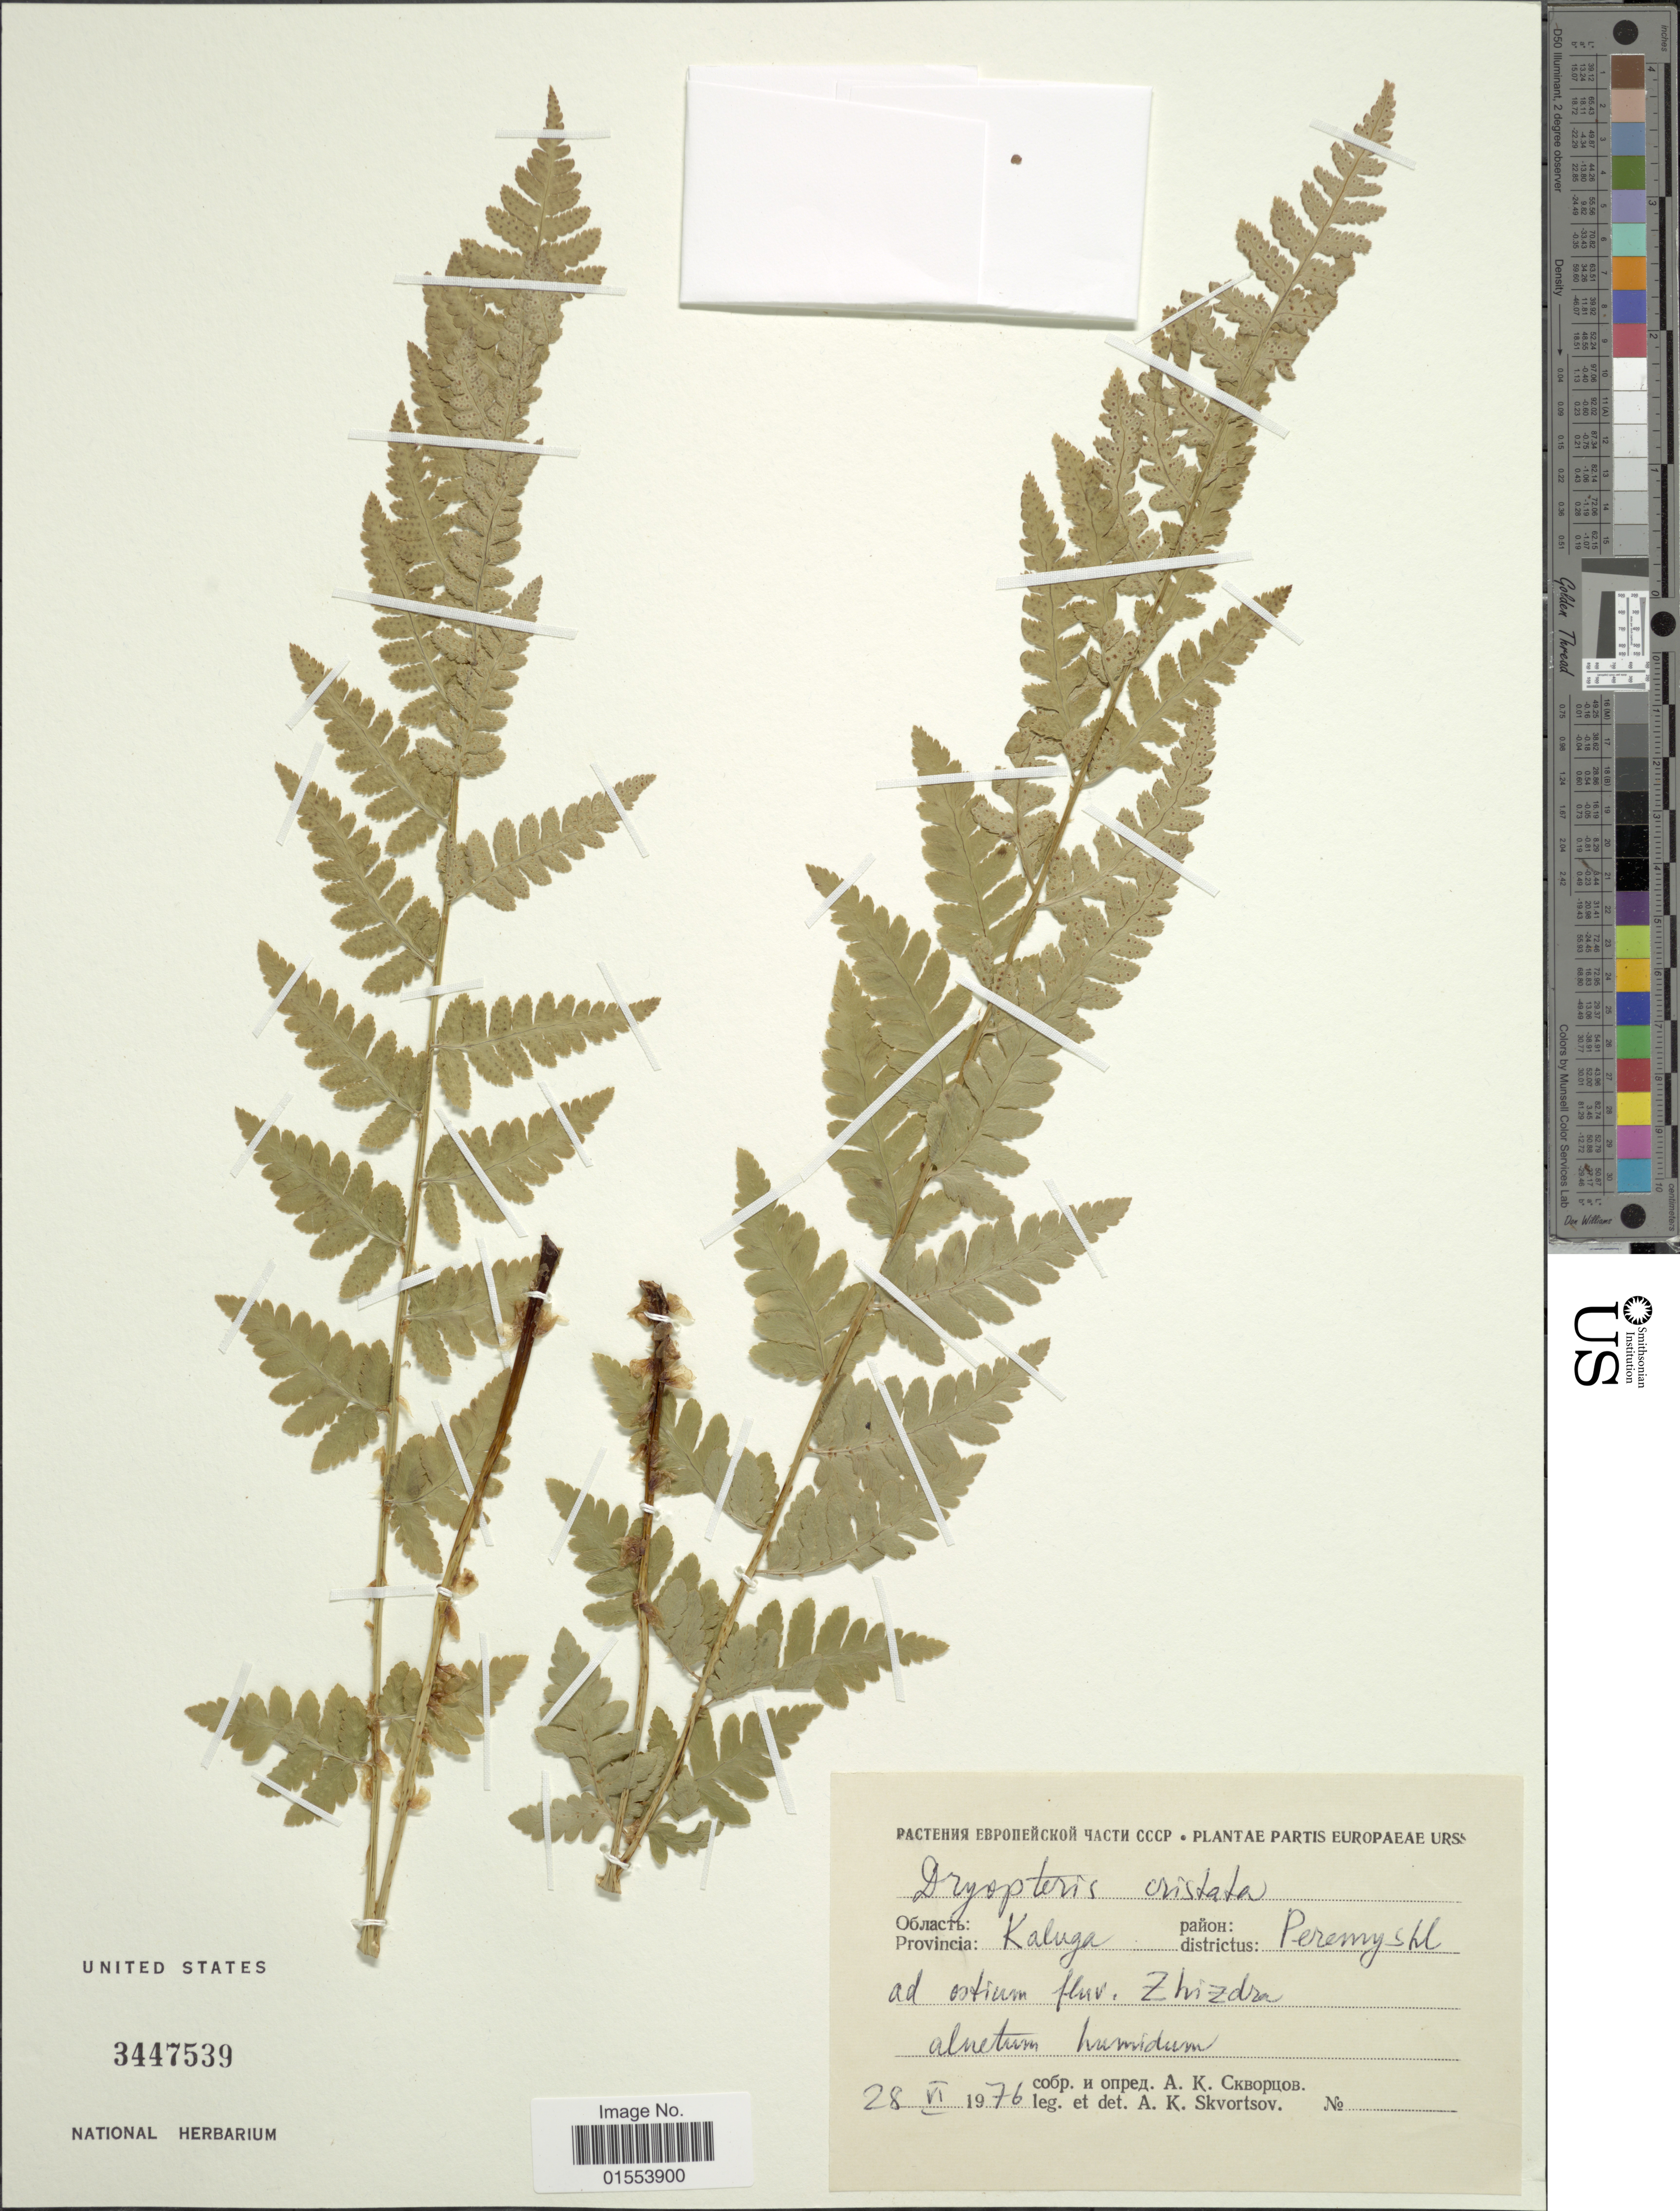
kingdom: Plantae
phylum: Tracheophyta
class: Polypodiopsida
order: Polypodiales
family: Dryopteridaceae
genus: Dryopteris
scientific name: Dryopteris cristata var. spinulosa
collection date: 1976-06-28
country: Russian Federation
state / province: Kaluga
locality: Provincia: Kaluga , Districtus: Peremyshl. ad ostium fluv. Zhizdra.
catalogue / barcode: US 3447539